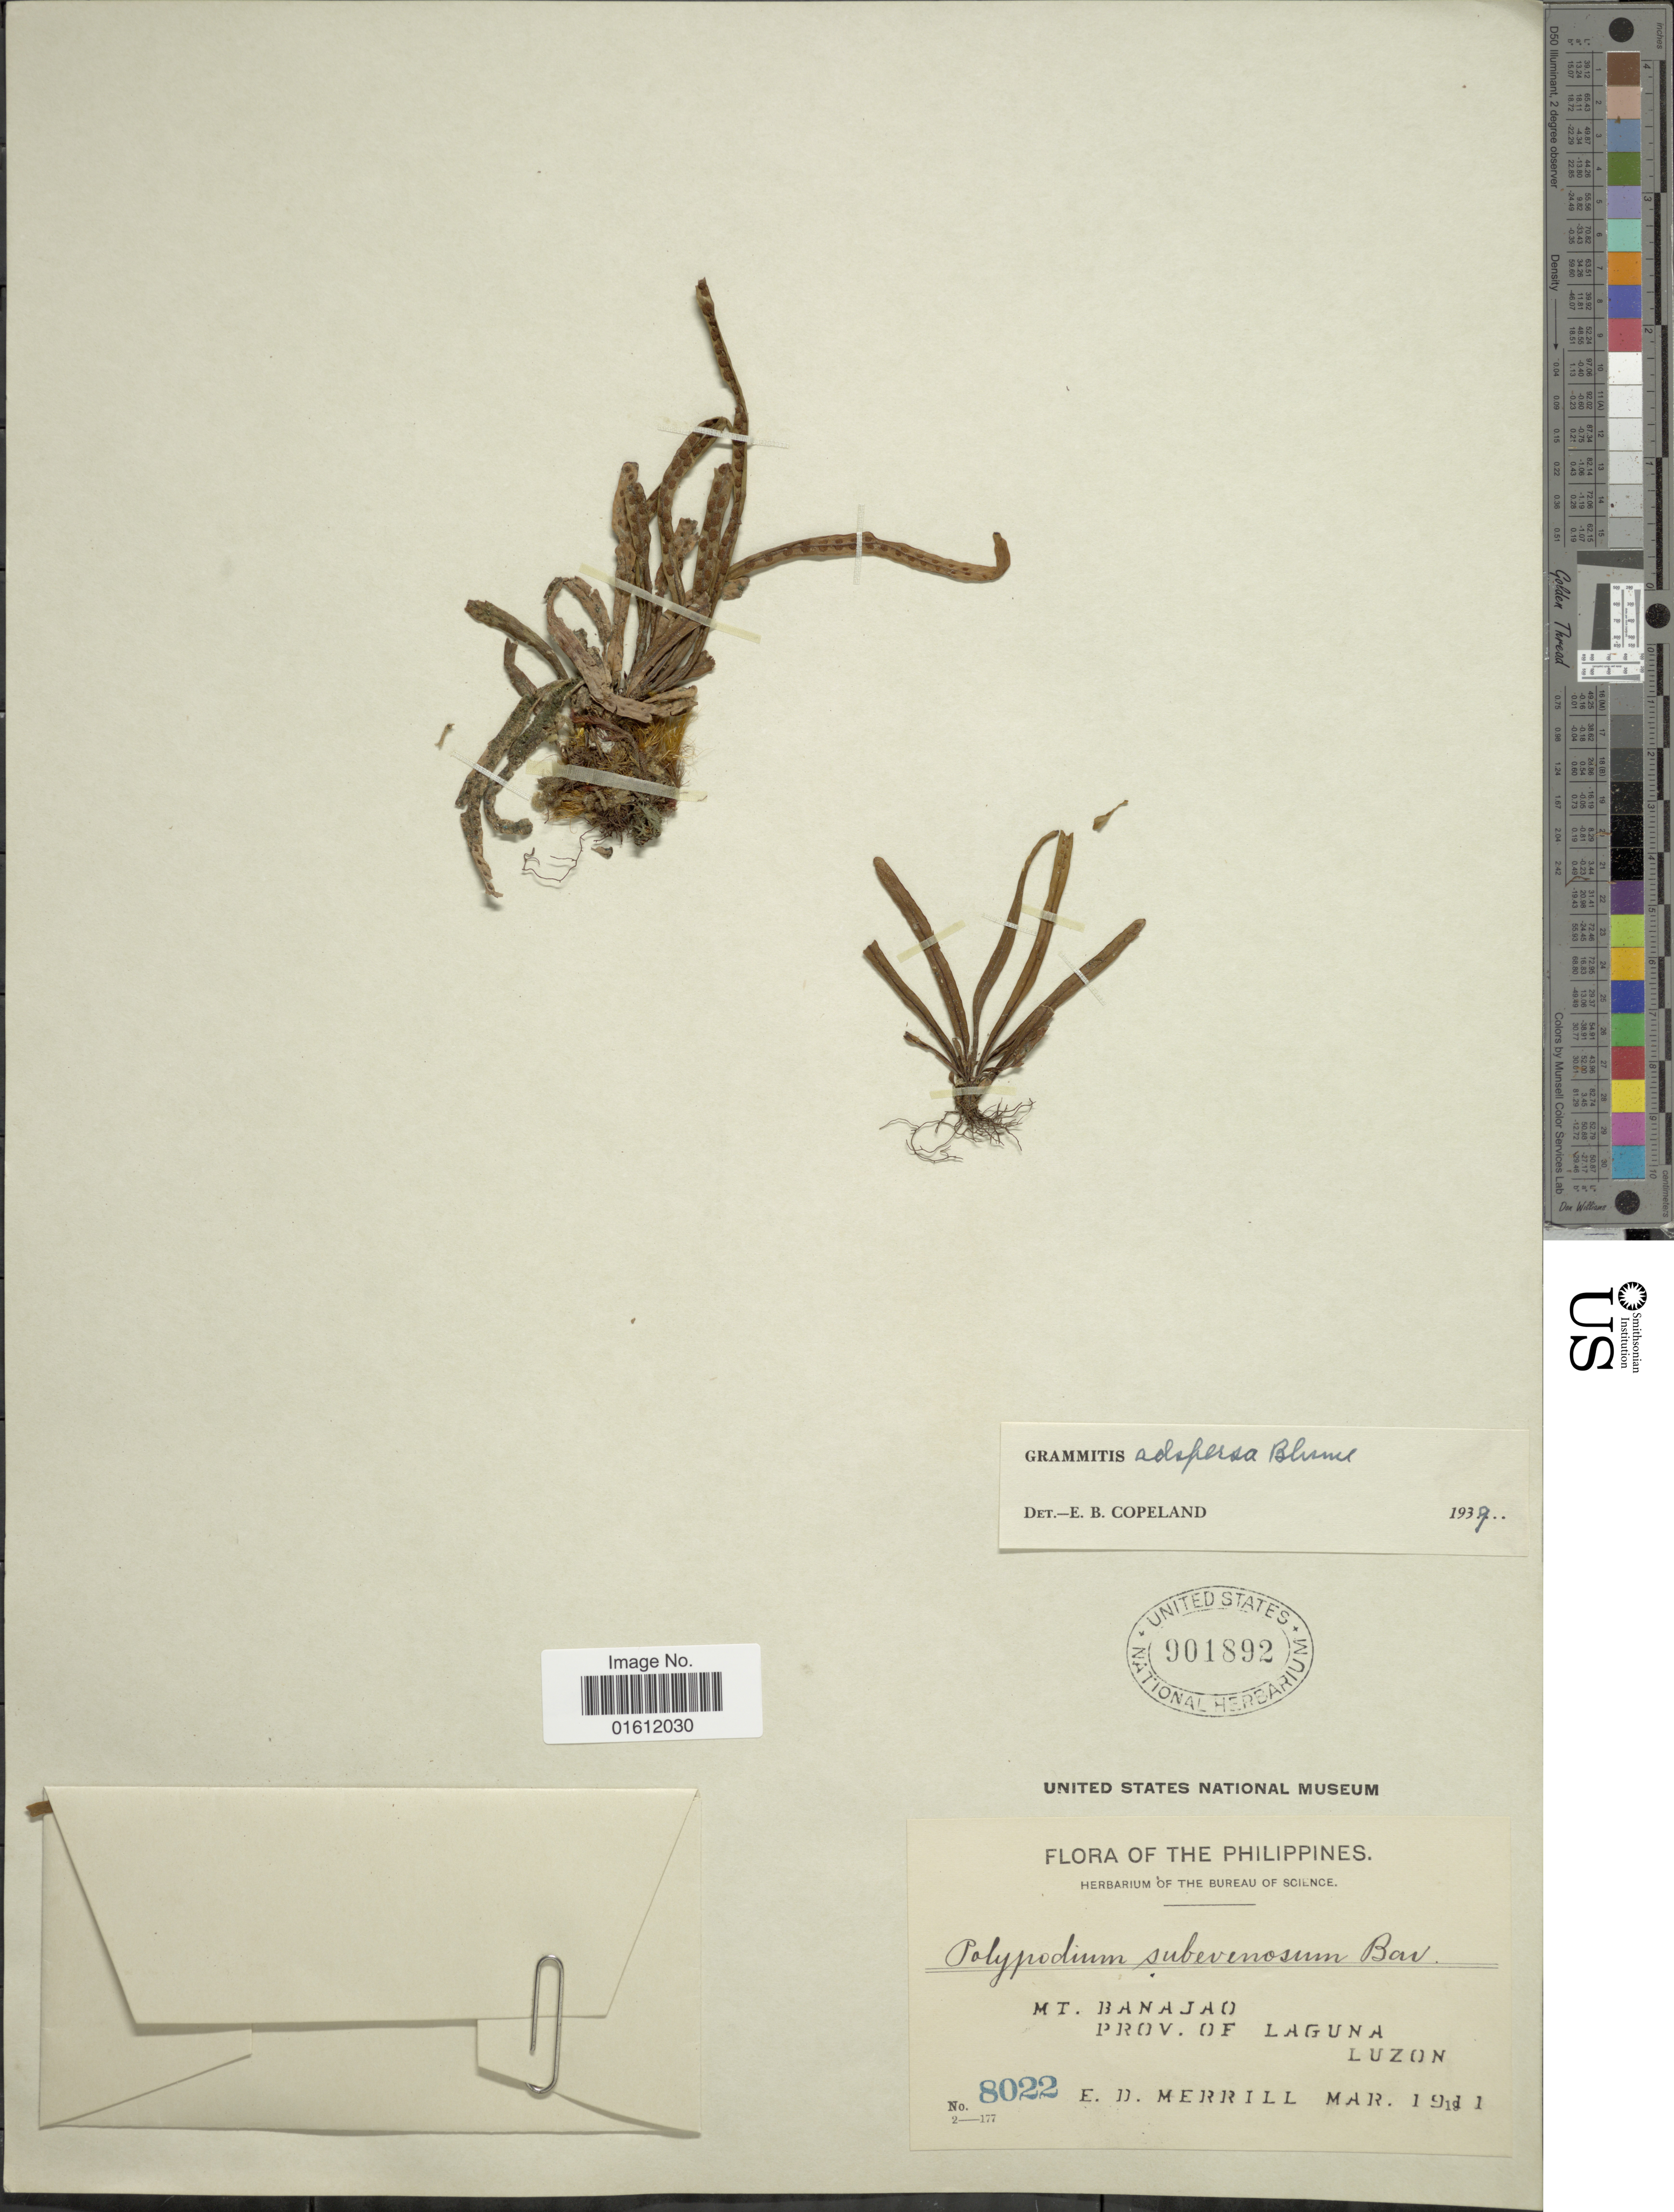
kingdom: Plantae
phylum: Tracheophyta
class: Polypodiopsida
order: Polypodiales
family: Polypodiaceae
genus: Oreogrammitis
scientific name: Oreogrammitis adspersa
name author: (Blume) Parris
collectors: E. D. Merrill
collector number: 8022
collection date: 1911-03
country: Philippines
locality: Mt Banajao, prov. of Laguna, Luzon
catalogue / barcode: US 901892